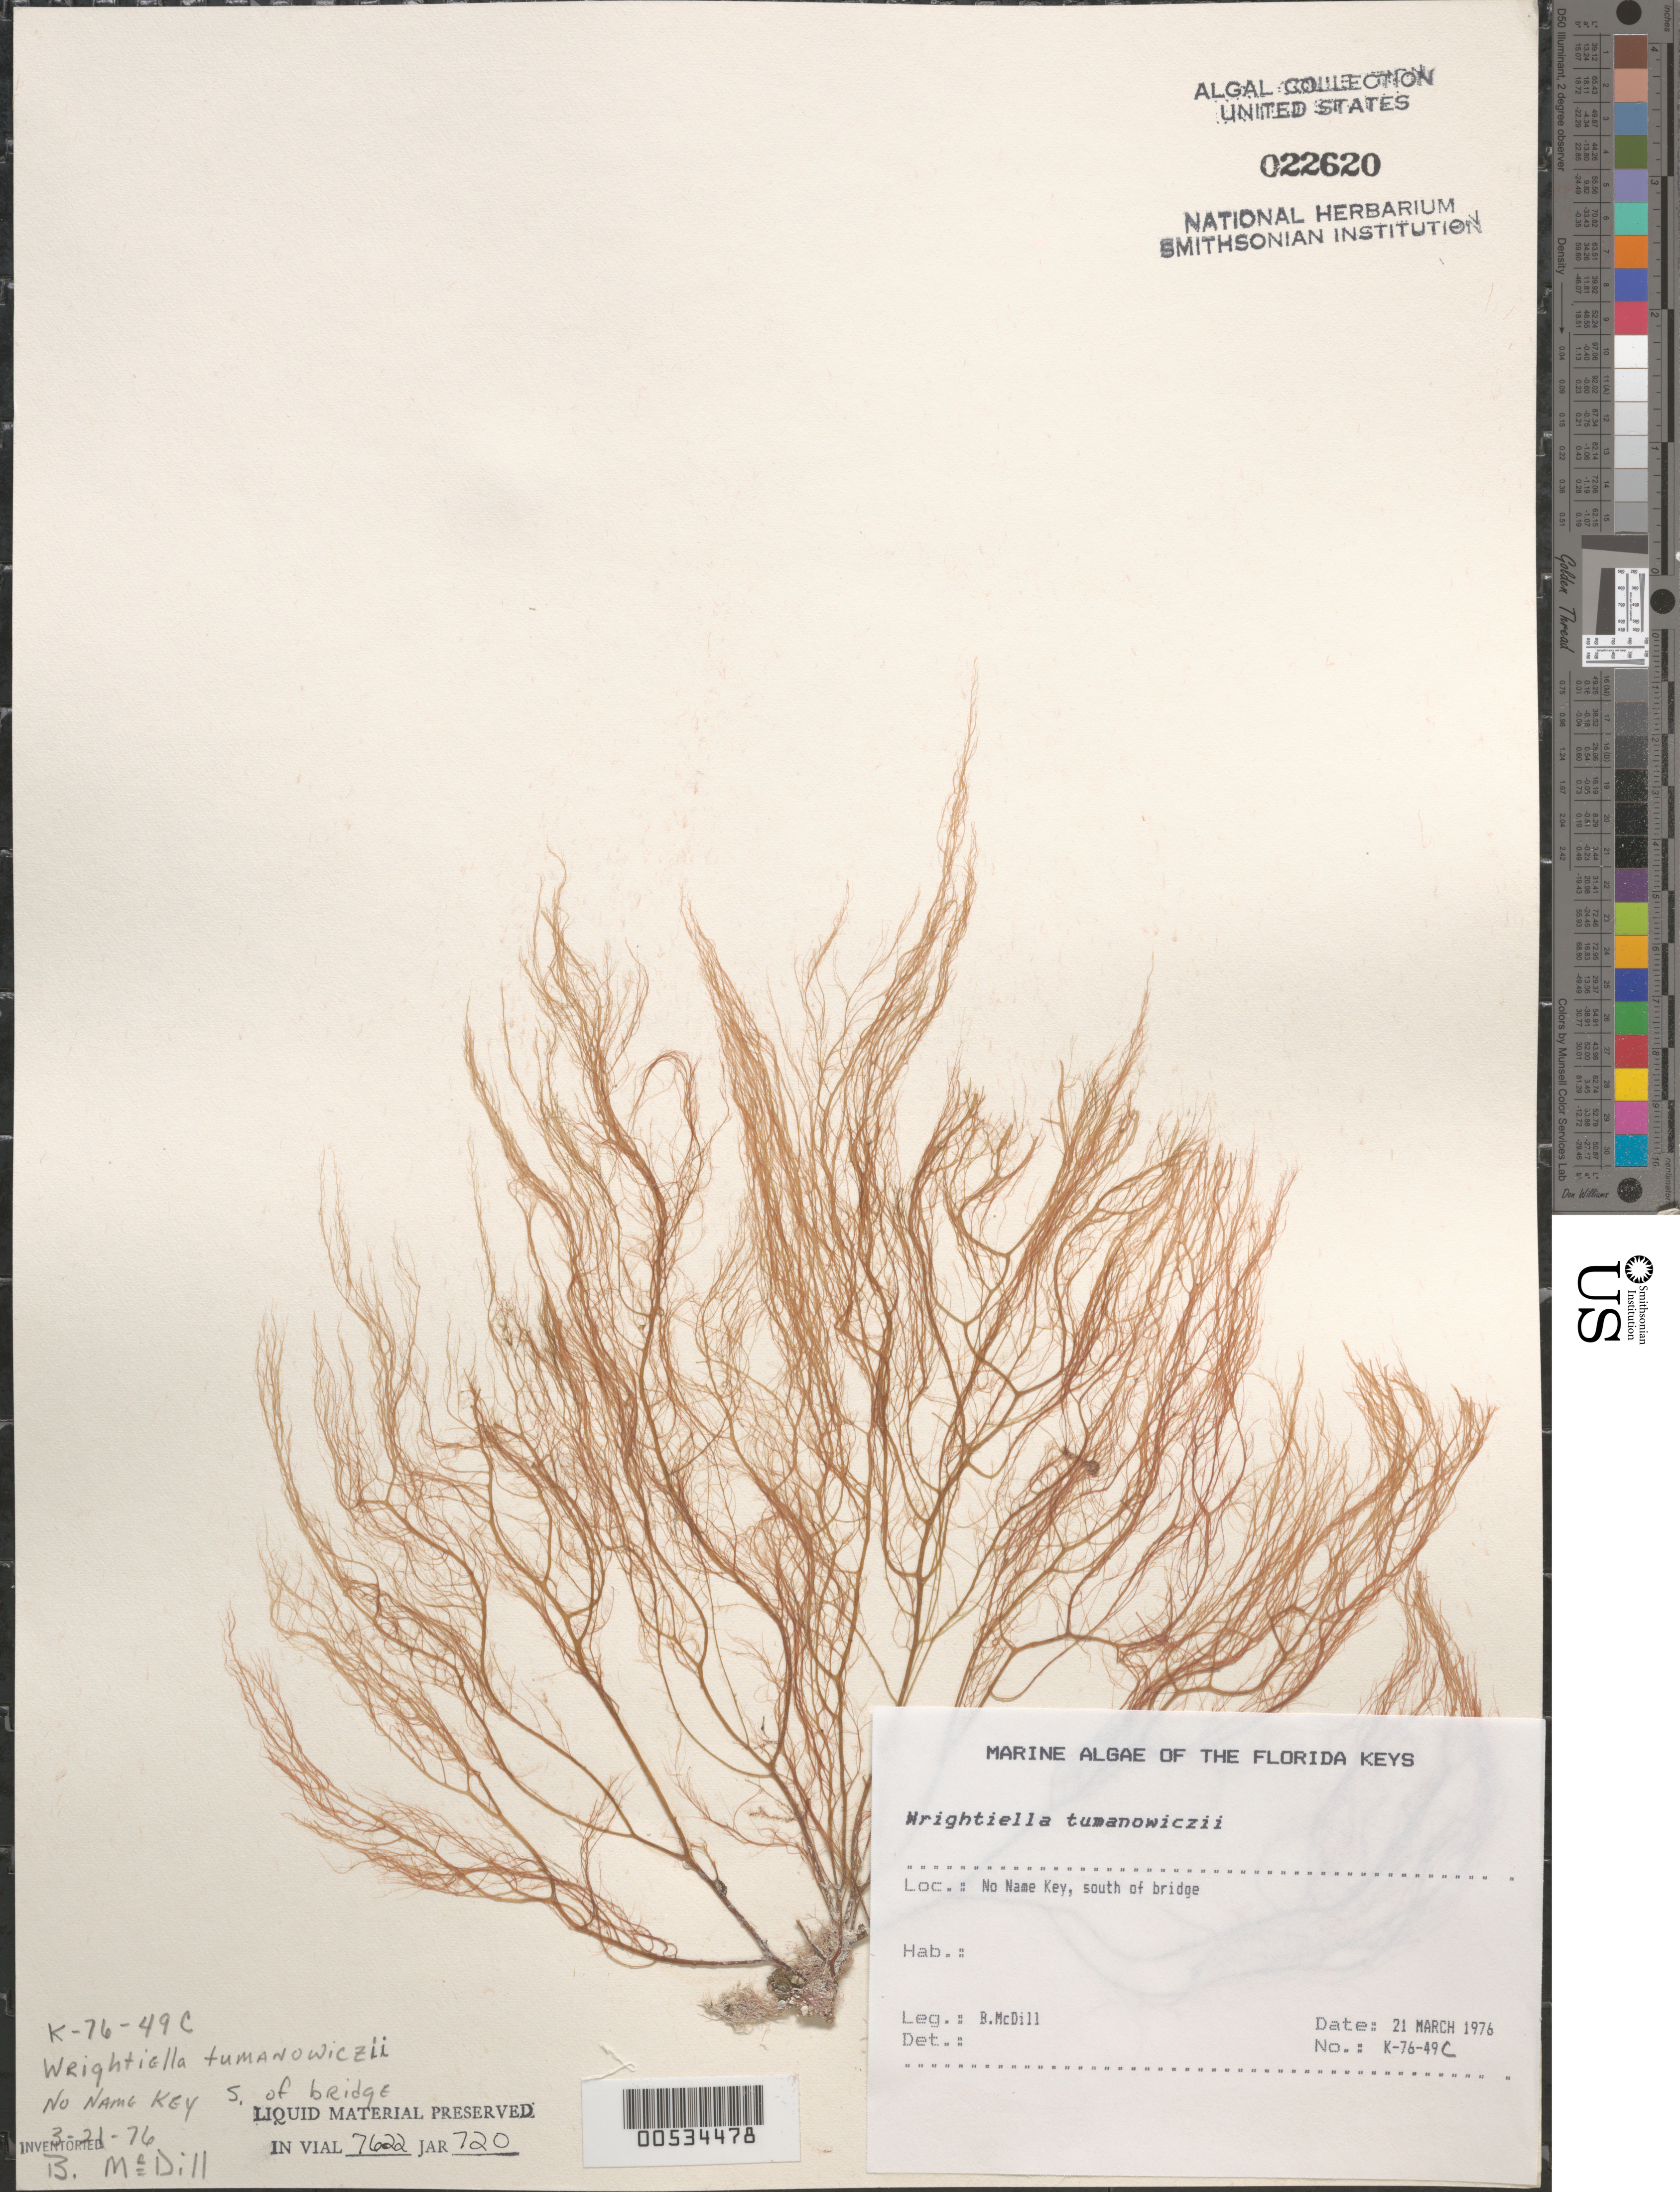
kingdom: Plantae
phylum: Rhodophyta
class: Florideophyceae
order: Ceramiales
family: Rhodomelaceae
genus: Wrightiella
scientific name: Wrightiella tumanowiczii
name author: (Gatty ex Harv.) F. Schmitz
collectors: W. McDill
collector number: K-76-49c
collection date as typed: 21 Mar 1976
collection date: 1976-03-21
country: United States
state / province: Florida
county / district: Monroe County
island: No Name Key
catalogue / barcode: US 22620